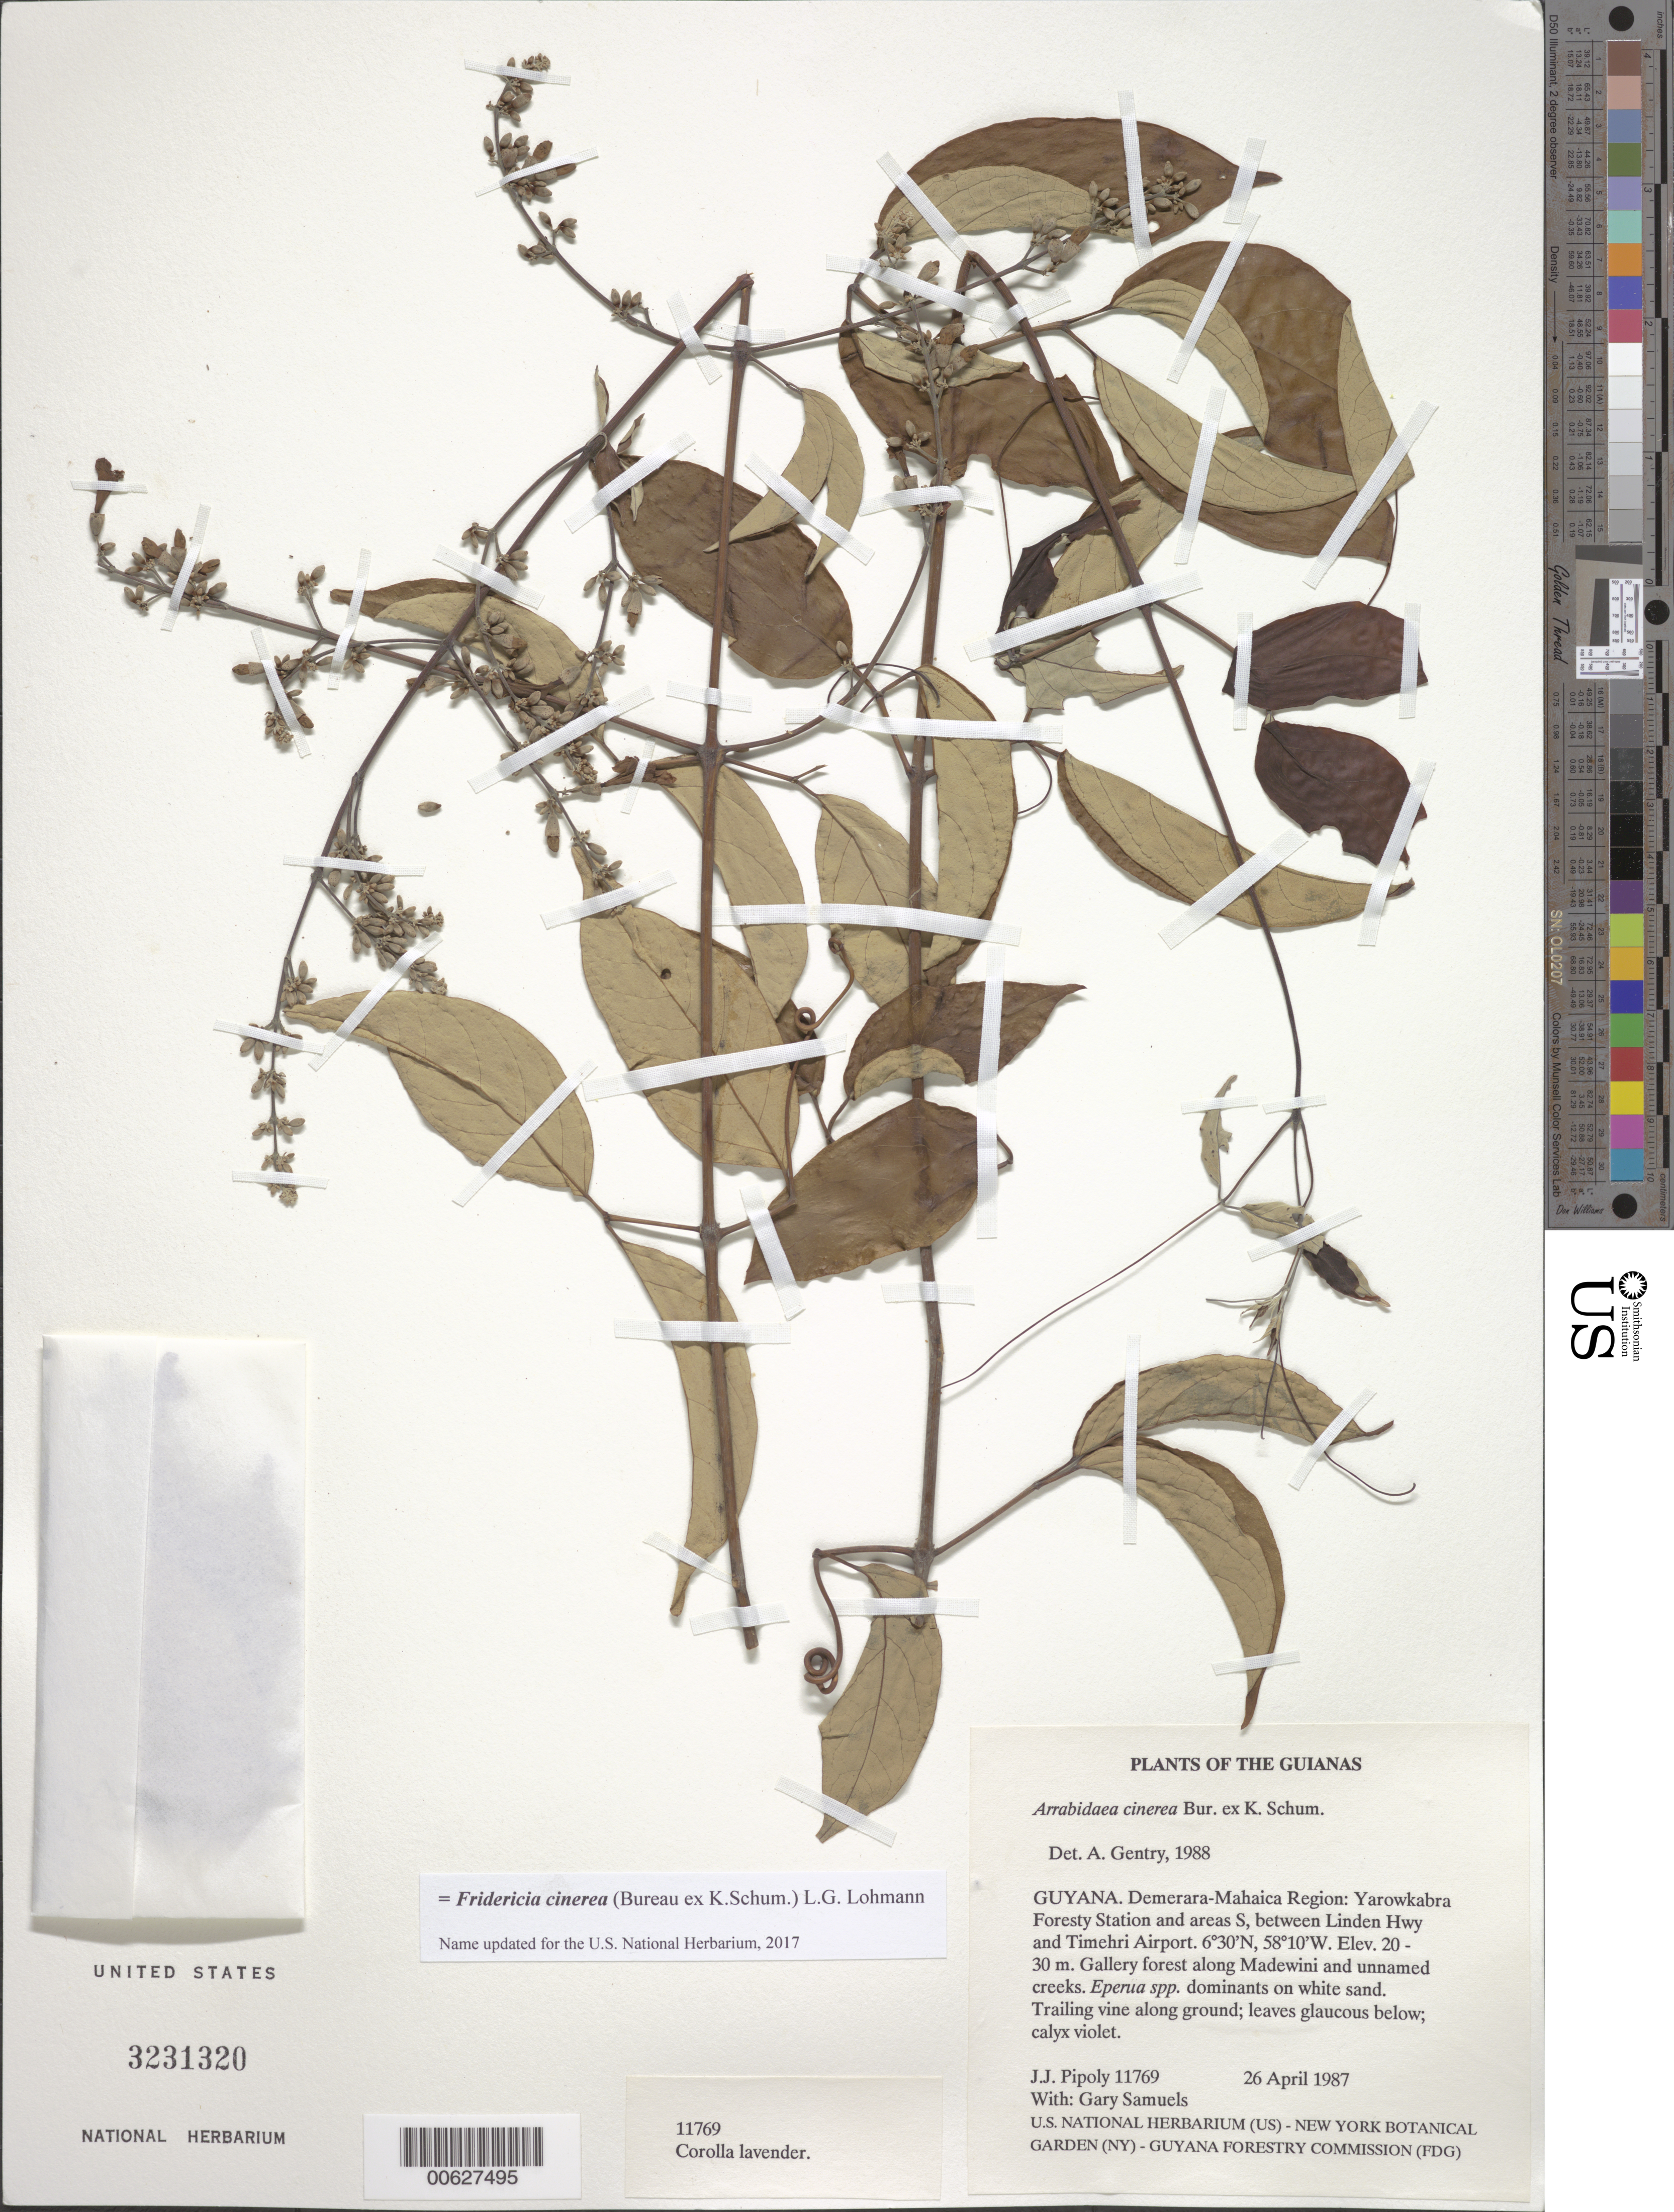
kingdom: Plantae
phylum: Tracheophyta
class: Magnoliopsida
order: Lamiales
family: Bignoniaceae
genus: Fridericia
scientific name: Fridericia cinerea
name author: (Bureau ex K. Schum.) L.G. Lohmann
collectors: J. J. Pipoly & G. Bacchus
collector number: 11769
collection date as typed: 26 April 1987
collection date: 1987-04-26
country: Guyana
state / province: Demerara-Mahaica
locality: Yarowkabra Forestry Station and areas S, between Linden Hwy and Timehri Airport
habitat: Gallery forest along Madewini and unnamed creeks. Eperua spp. dominants on white sand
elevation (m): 20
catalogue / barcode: US 3231320